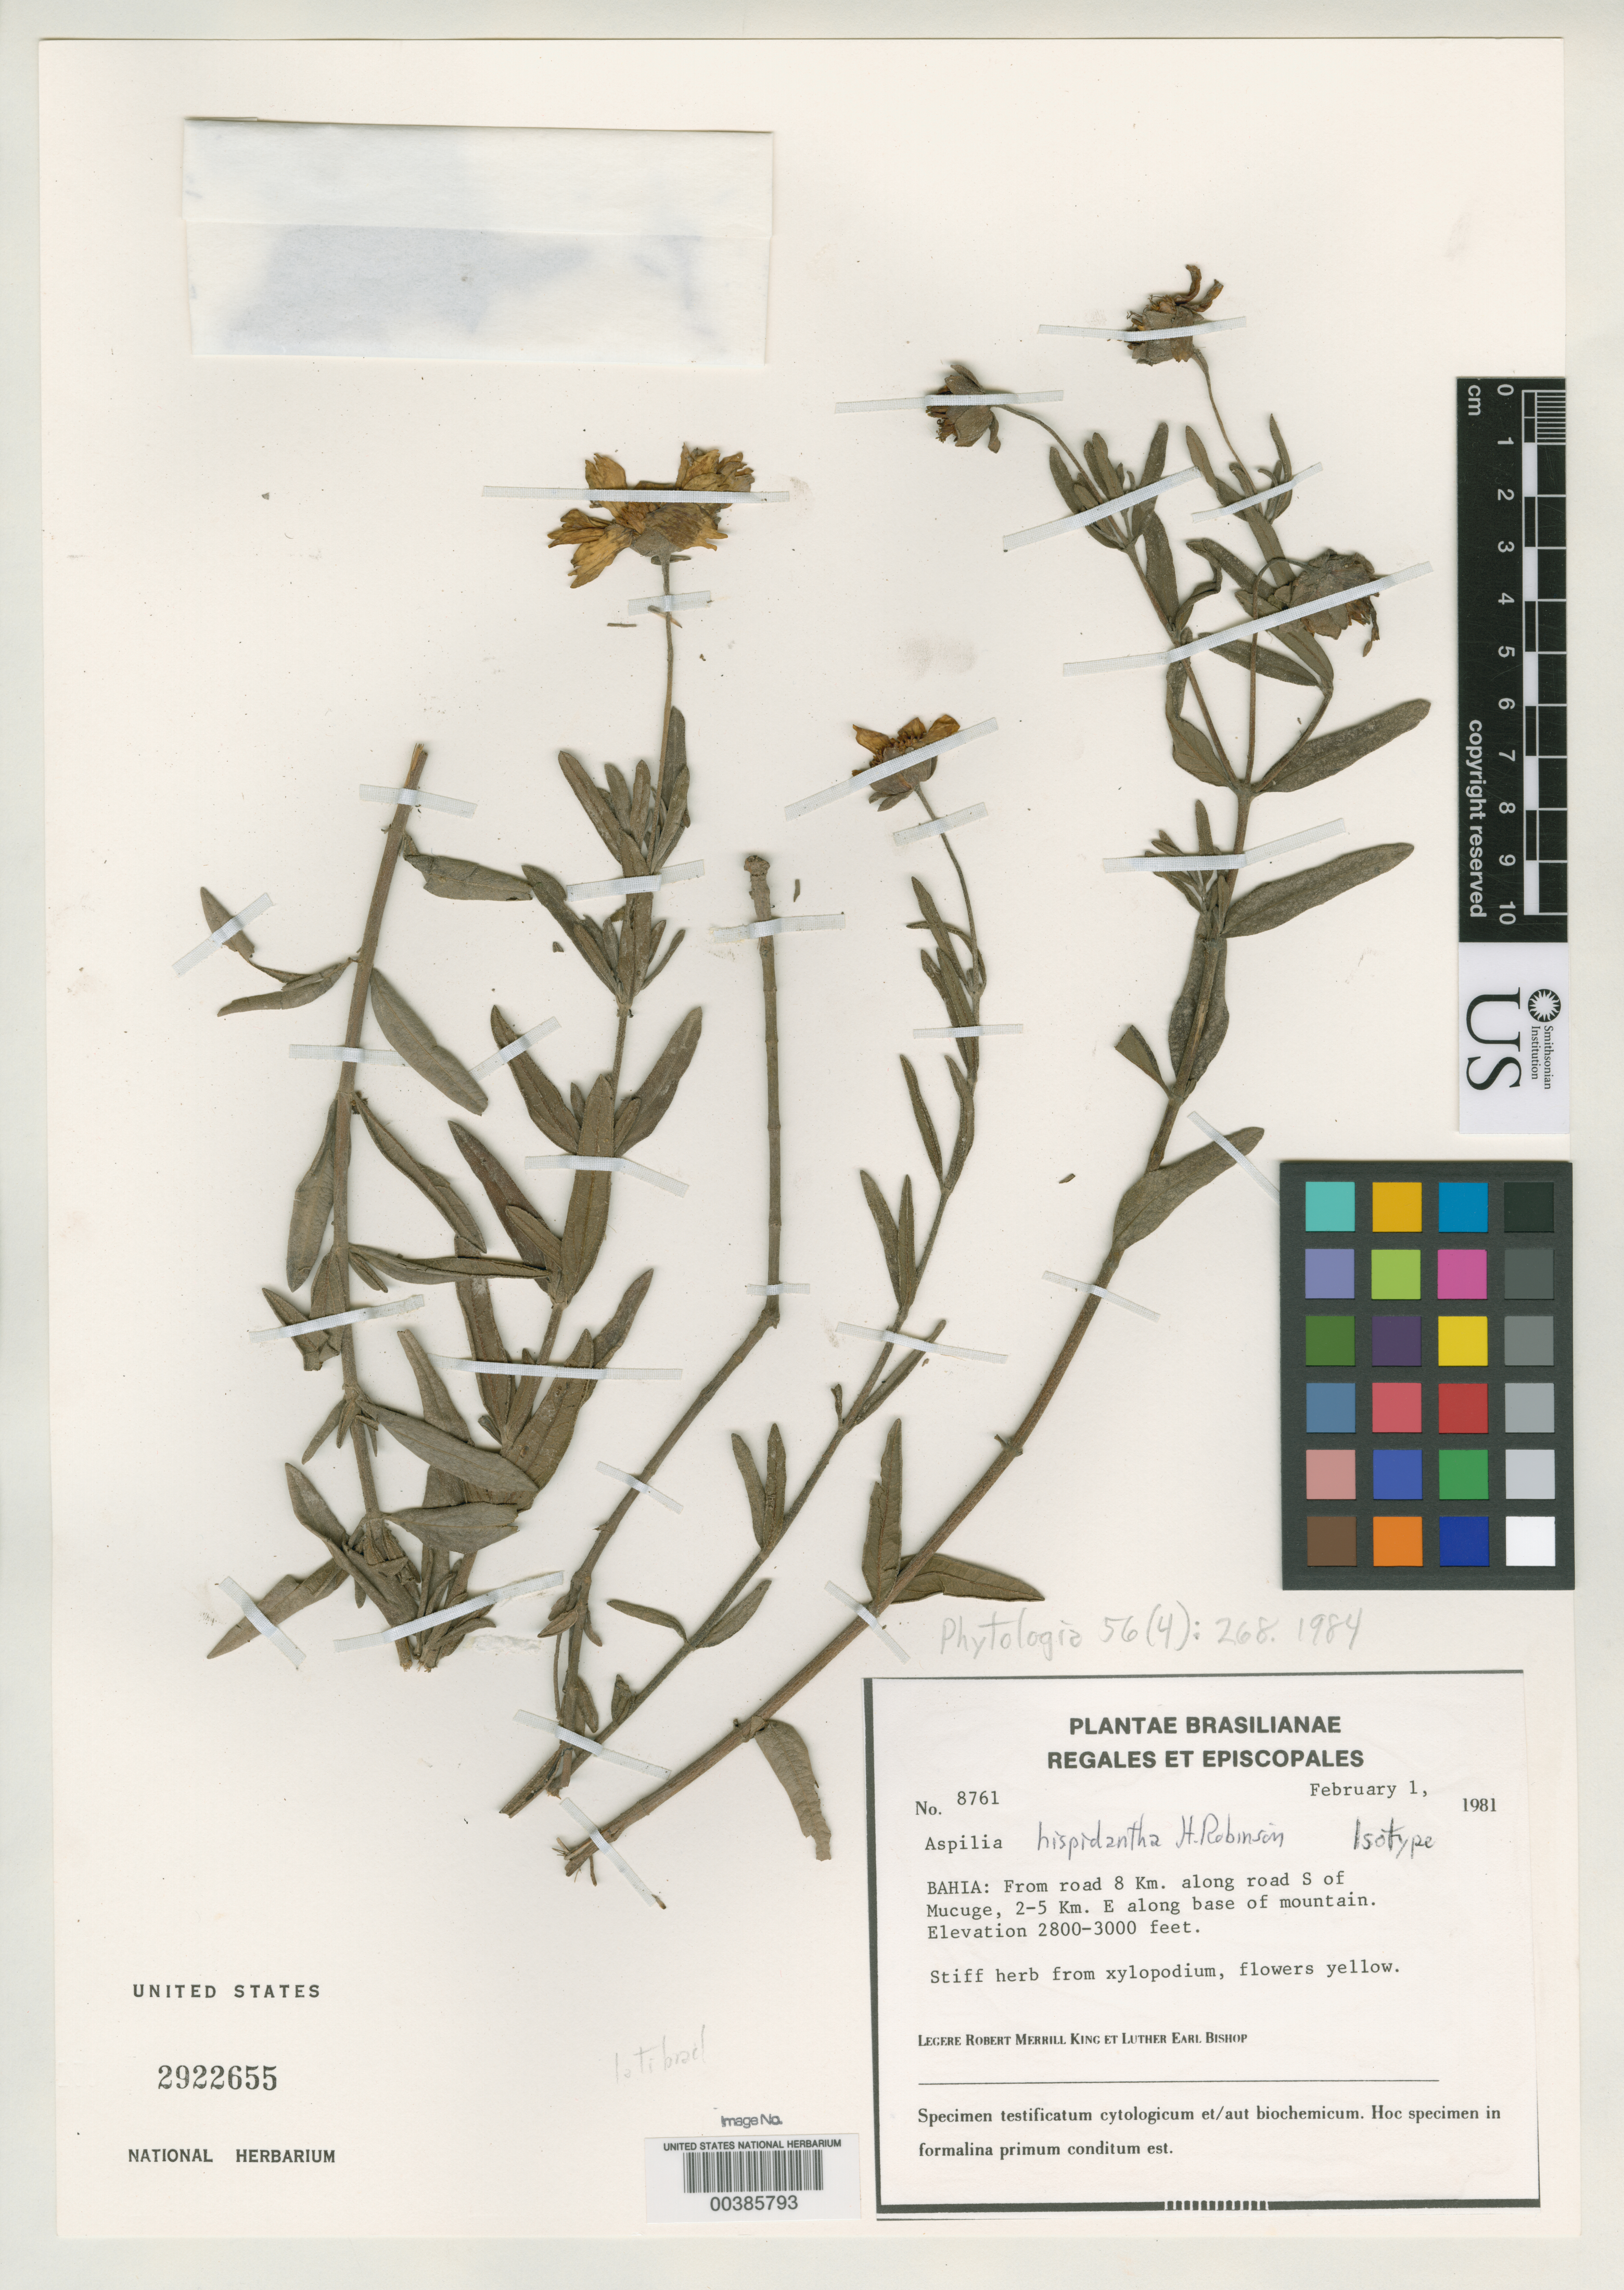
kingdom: Plantae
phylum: Tracheophyta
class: Magnoliopsida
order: Asterales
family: Asteraceae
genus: Aspilia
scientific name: Aspilia hispidantha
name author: H. Rob.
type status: Isotype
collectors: R. M. King & L. E. Bishop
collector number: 8761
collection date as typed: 01 Feb 1981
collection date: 1981-02-01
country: Brazil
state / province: Bahia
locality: From road 8 km along road S of Mucuge.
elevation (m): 853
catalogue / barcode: US 2922655